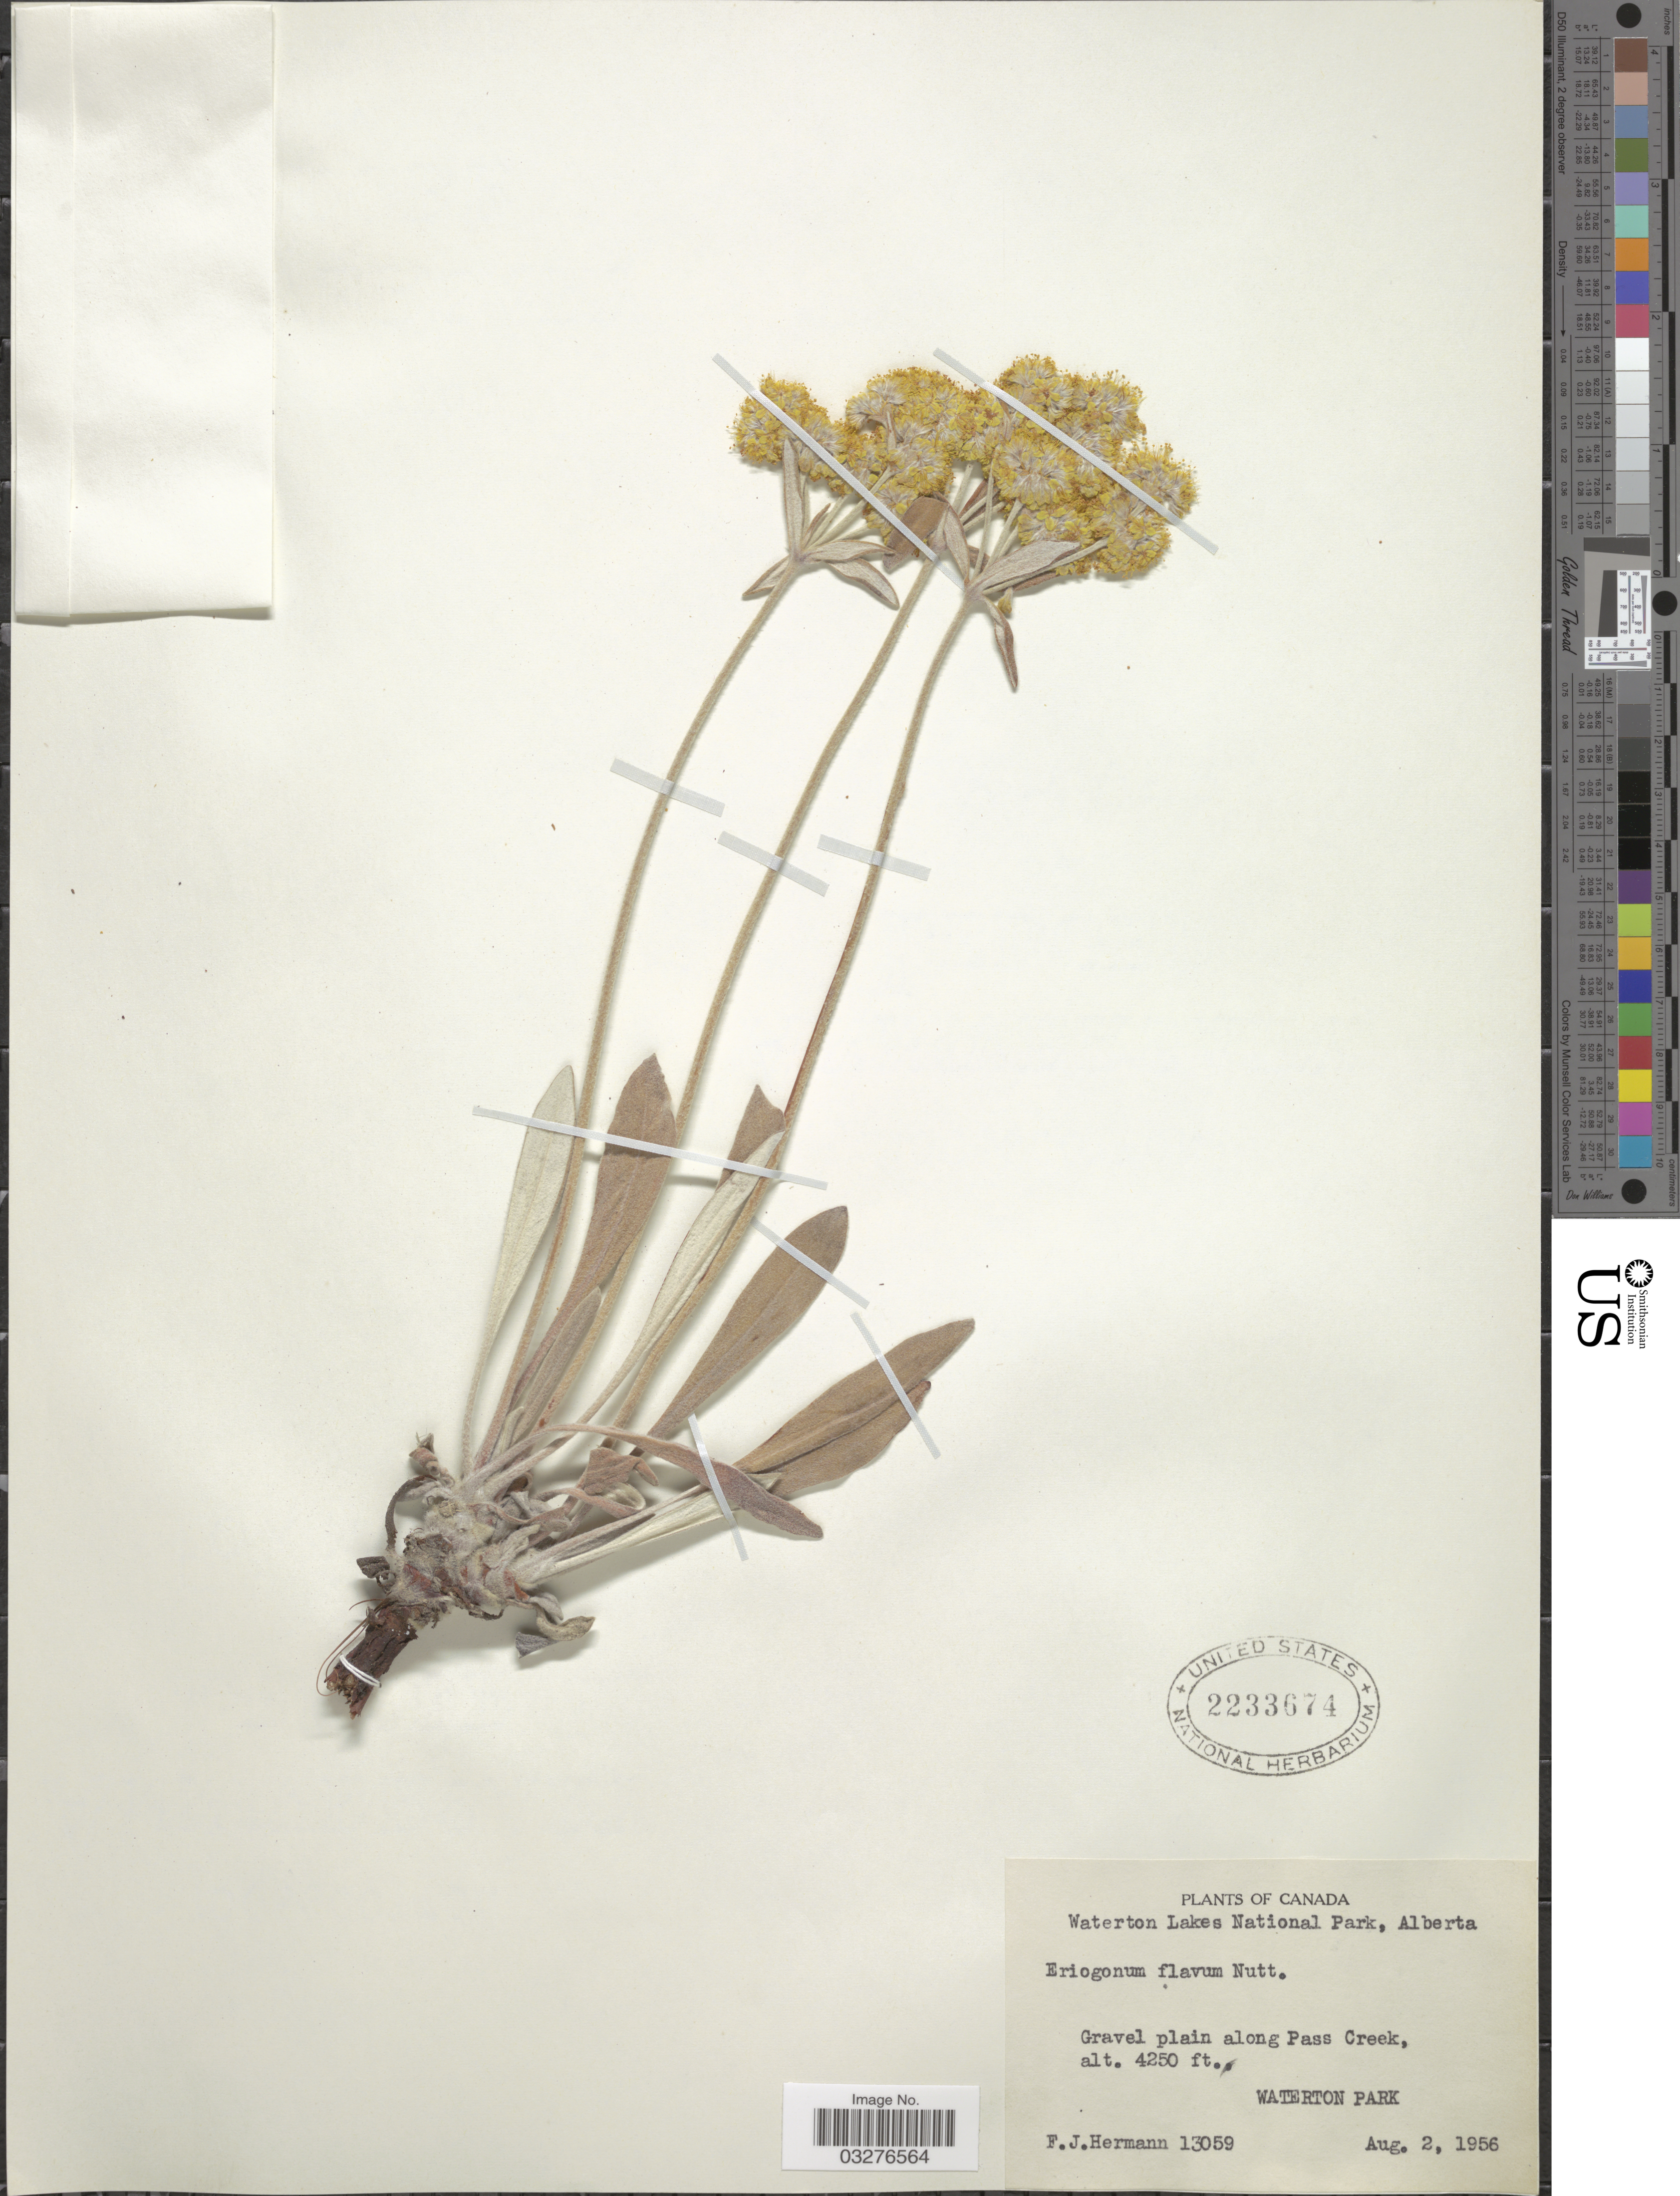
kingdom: Plantae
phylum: Tracheophyta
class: Magnoliopsida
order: Caryophyllales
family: Polygonaceae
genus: Eriogonum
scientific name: Eriogonum flavum var. flavum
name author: Nutt. ex Benth.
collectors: F. J. Hermann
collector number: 13059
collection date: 1956-08-02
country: Canada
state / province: Alberta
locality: Waterton Lakes National Park, Gravel Plain along Pass Creek, Waterton Park.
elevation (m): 1295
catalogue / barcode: US 2233674